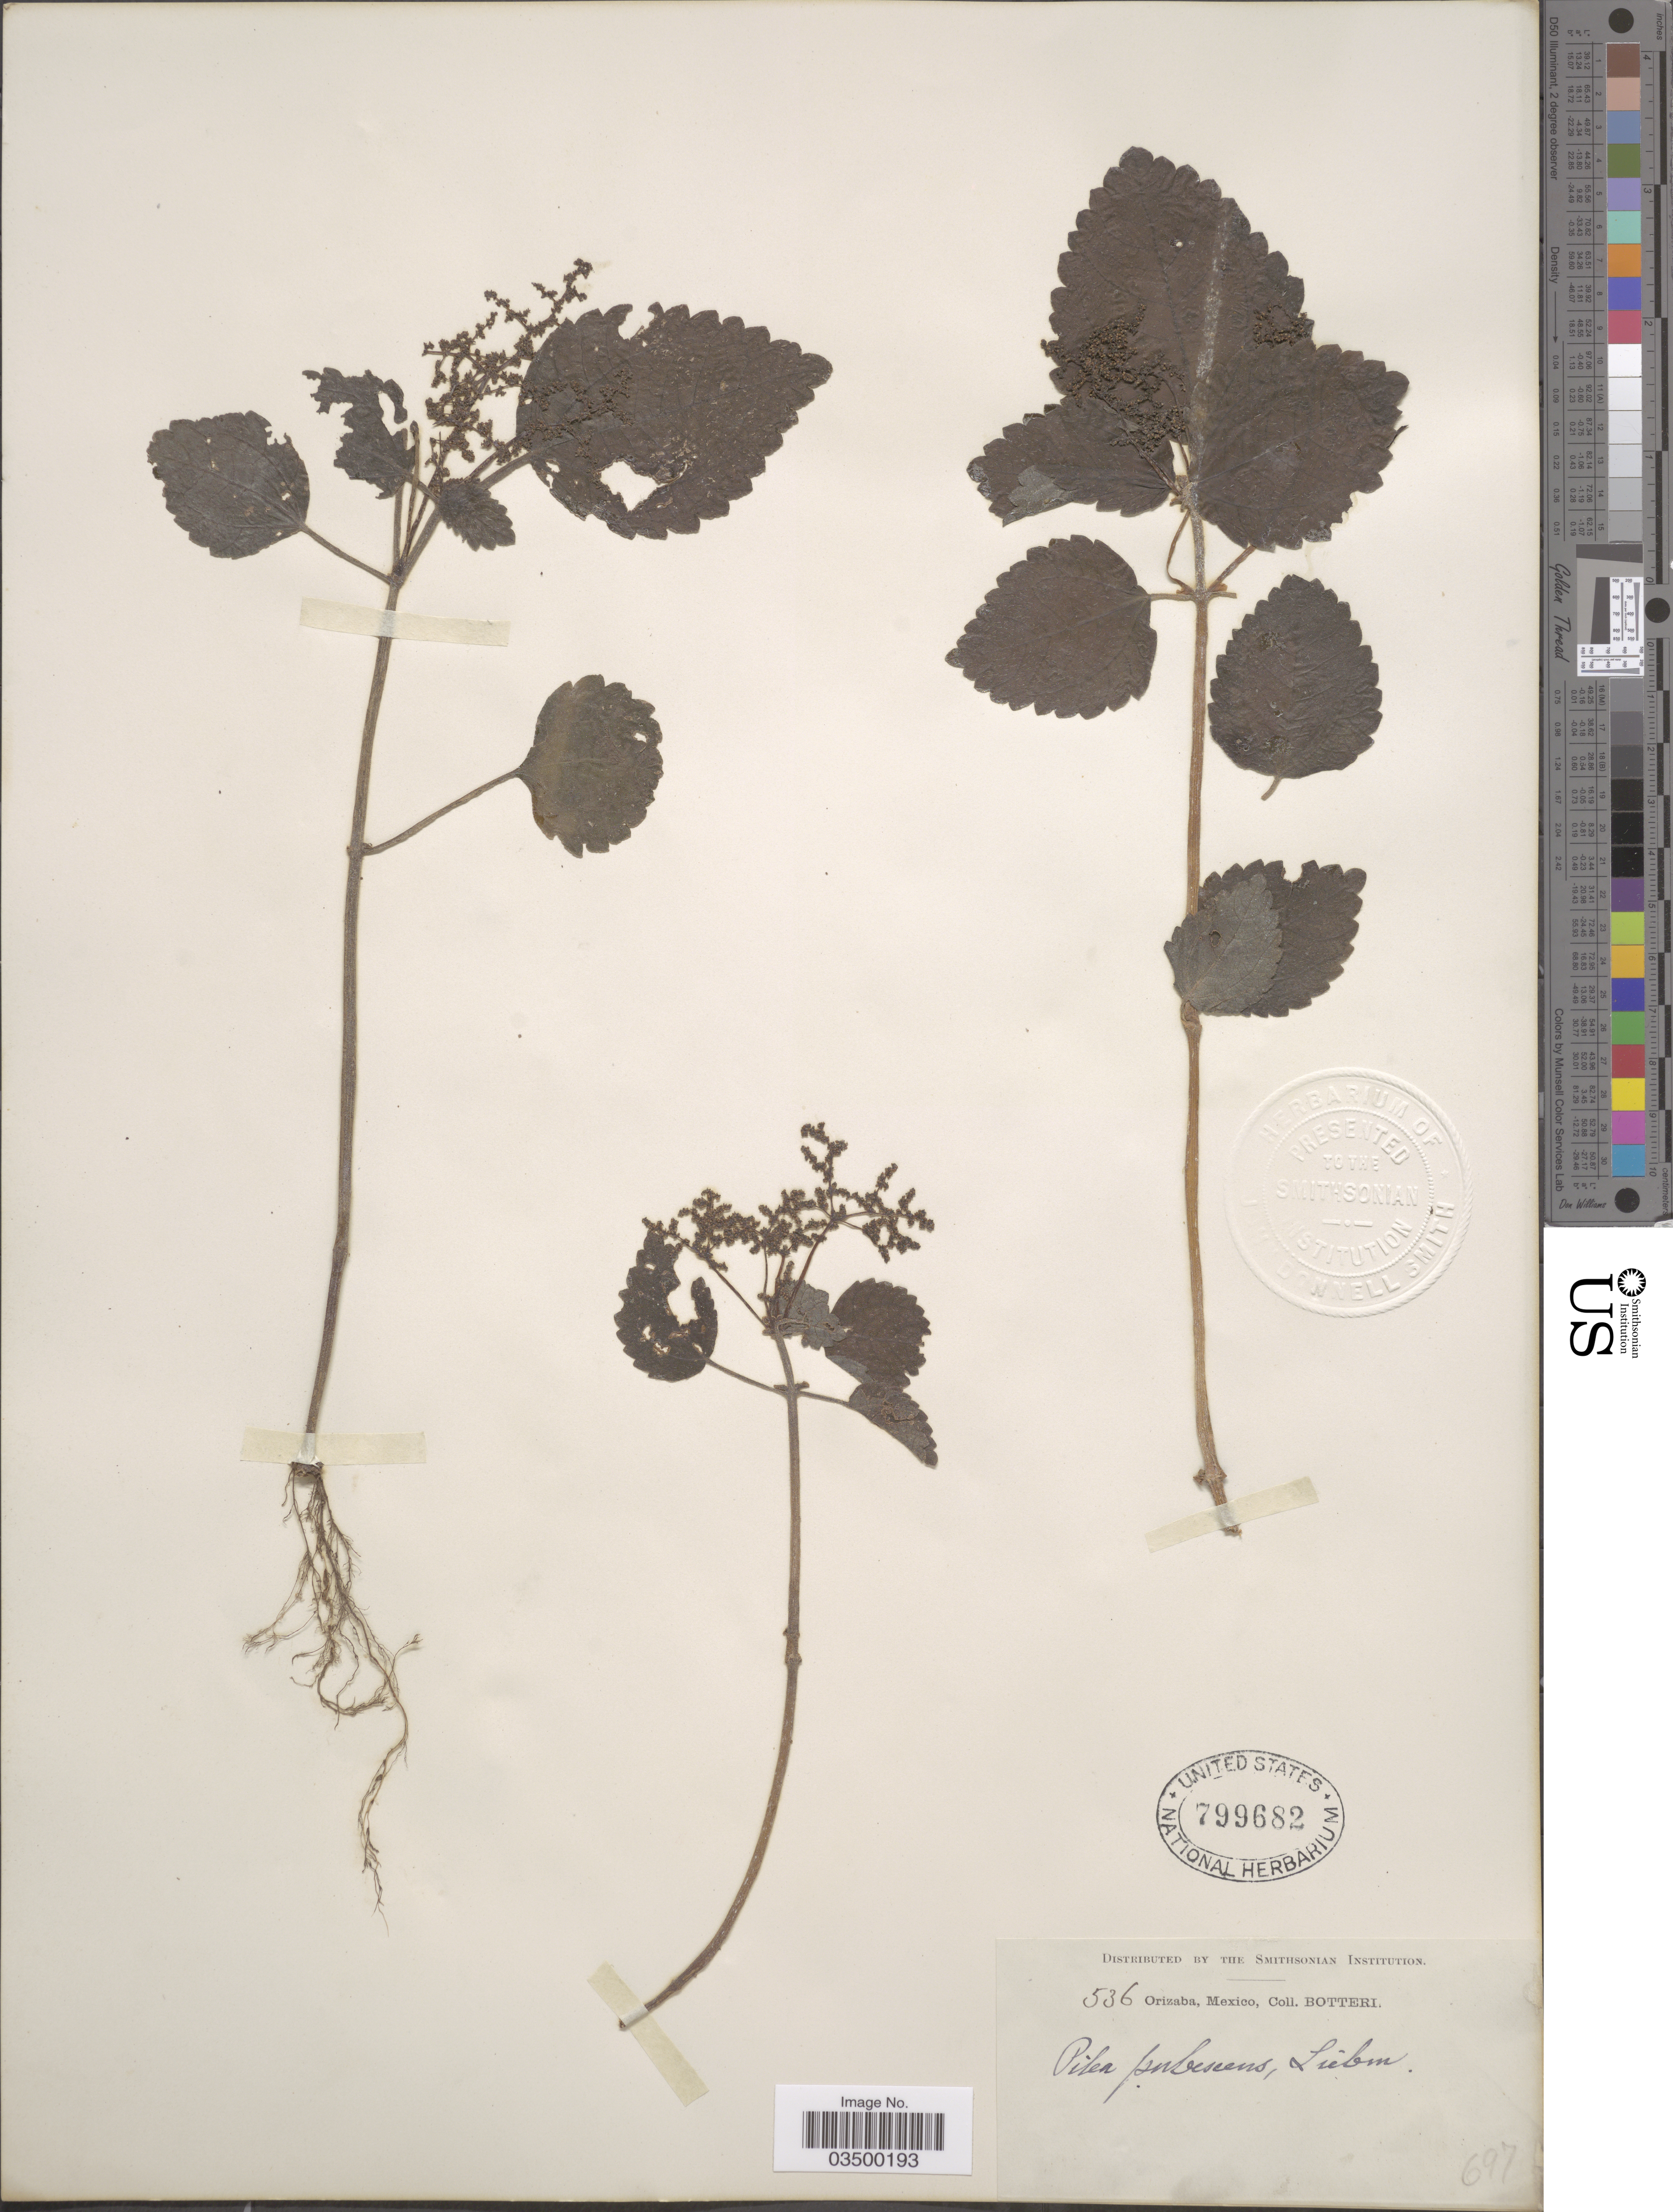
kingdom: Plantae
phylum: Tracheophyta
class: Magnoliopsida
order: Rosales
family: Urticaceae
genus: Pilea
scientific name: Pilea pubescens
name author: Liebm.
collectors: -. Botteri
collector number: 536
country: Mexico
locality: Orizaba.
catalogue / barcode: US 799682